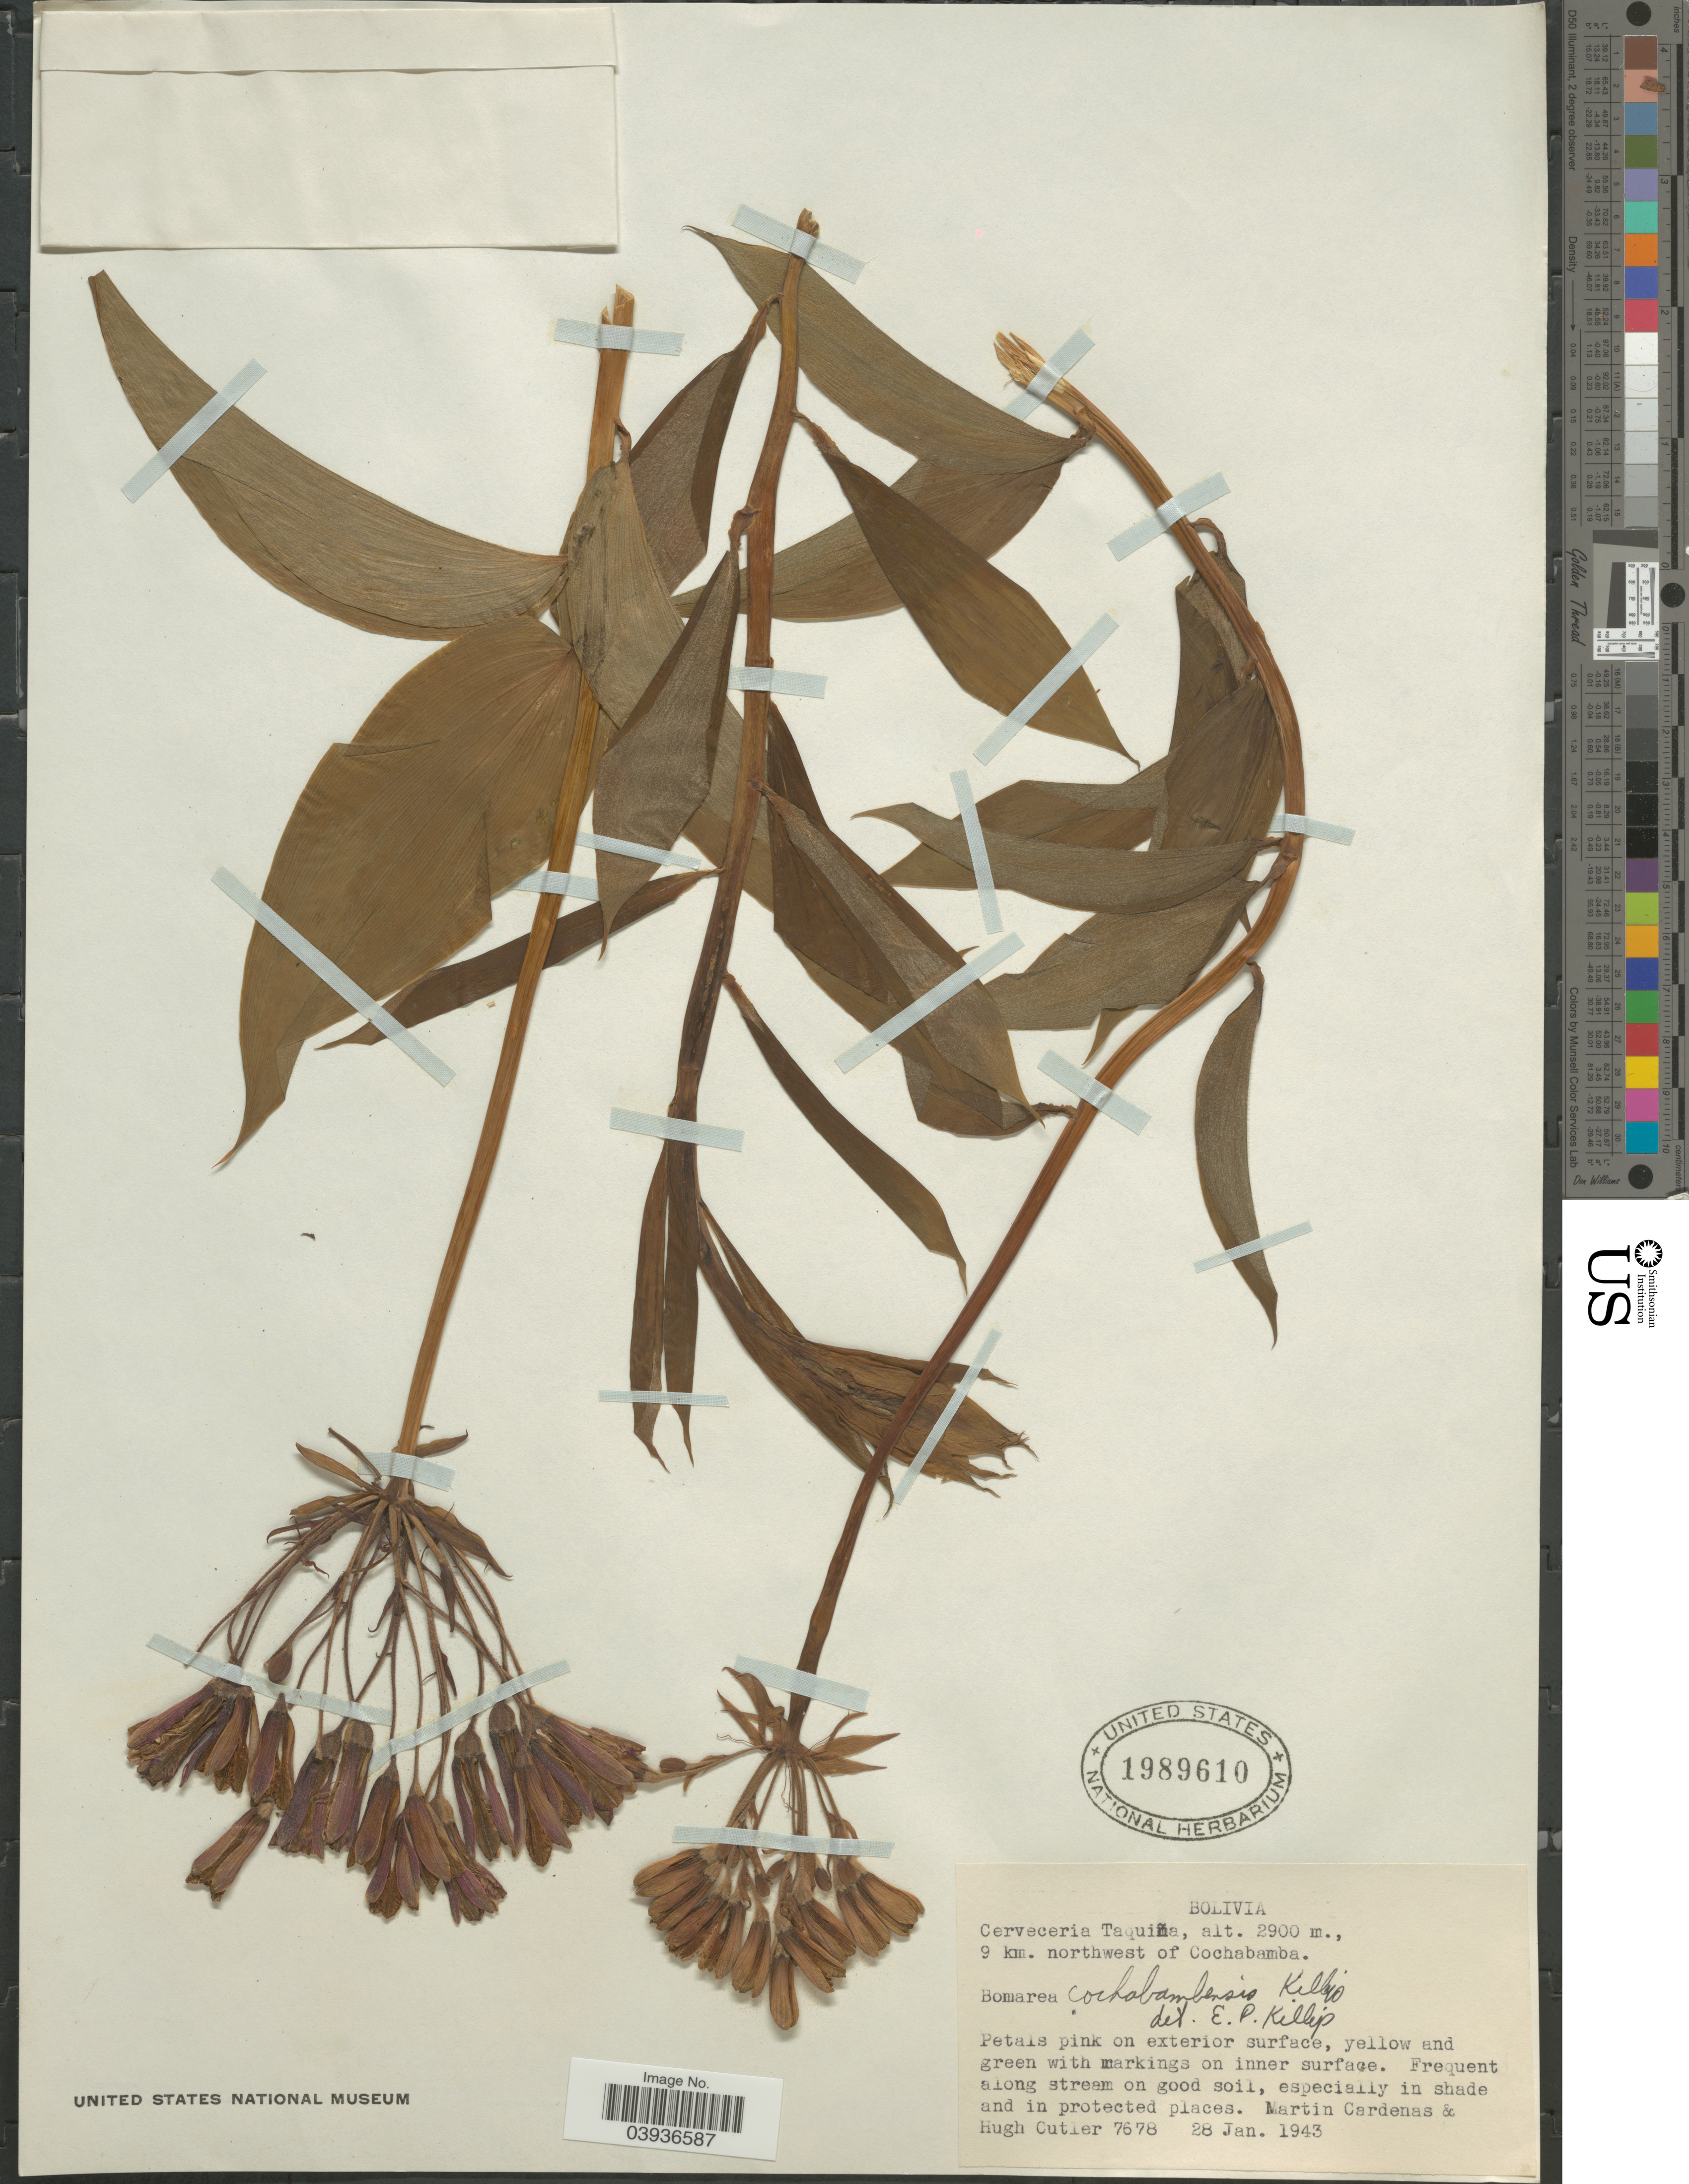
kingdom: Plantae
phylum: Tracheophyta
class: Liliopsida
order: Liliales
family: Alstroemeriaceae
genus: Bomarea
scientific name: Bomarea cochabambensis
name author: Killip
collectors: Bro. Julio & H. C. Cutler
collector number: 7678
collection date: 1943-01-28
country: Bolivia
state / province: Cochabamba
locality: Cerveceria Taquina. 9 km. northwest of Cochabamba.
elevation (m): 2900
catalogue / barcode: US 1989610